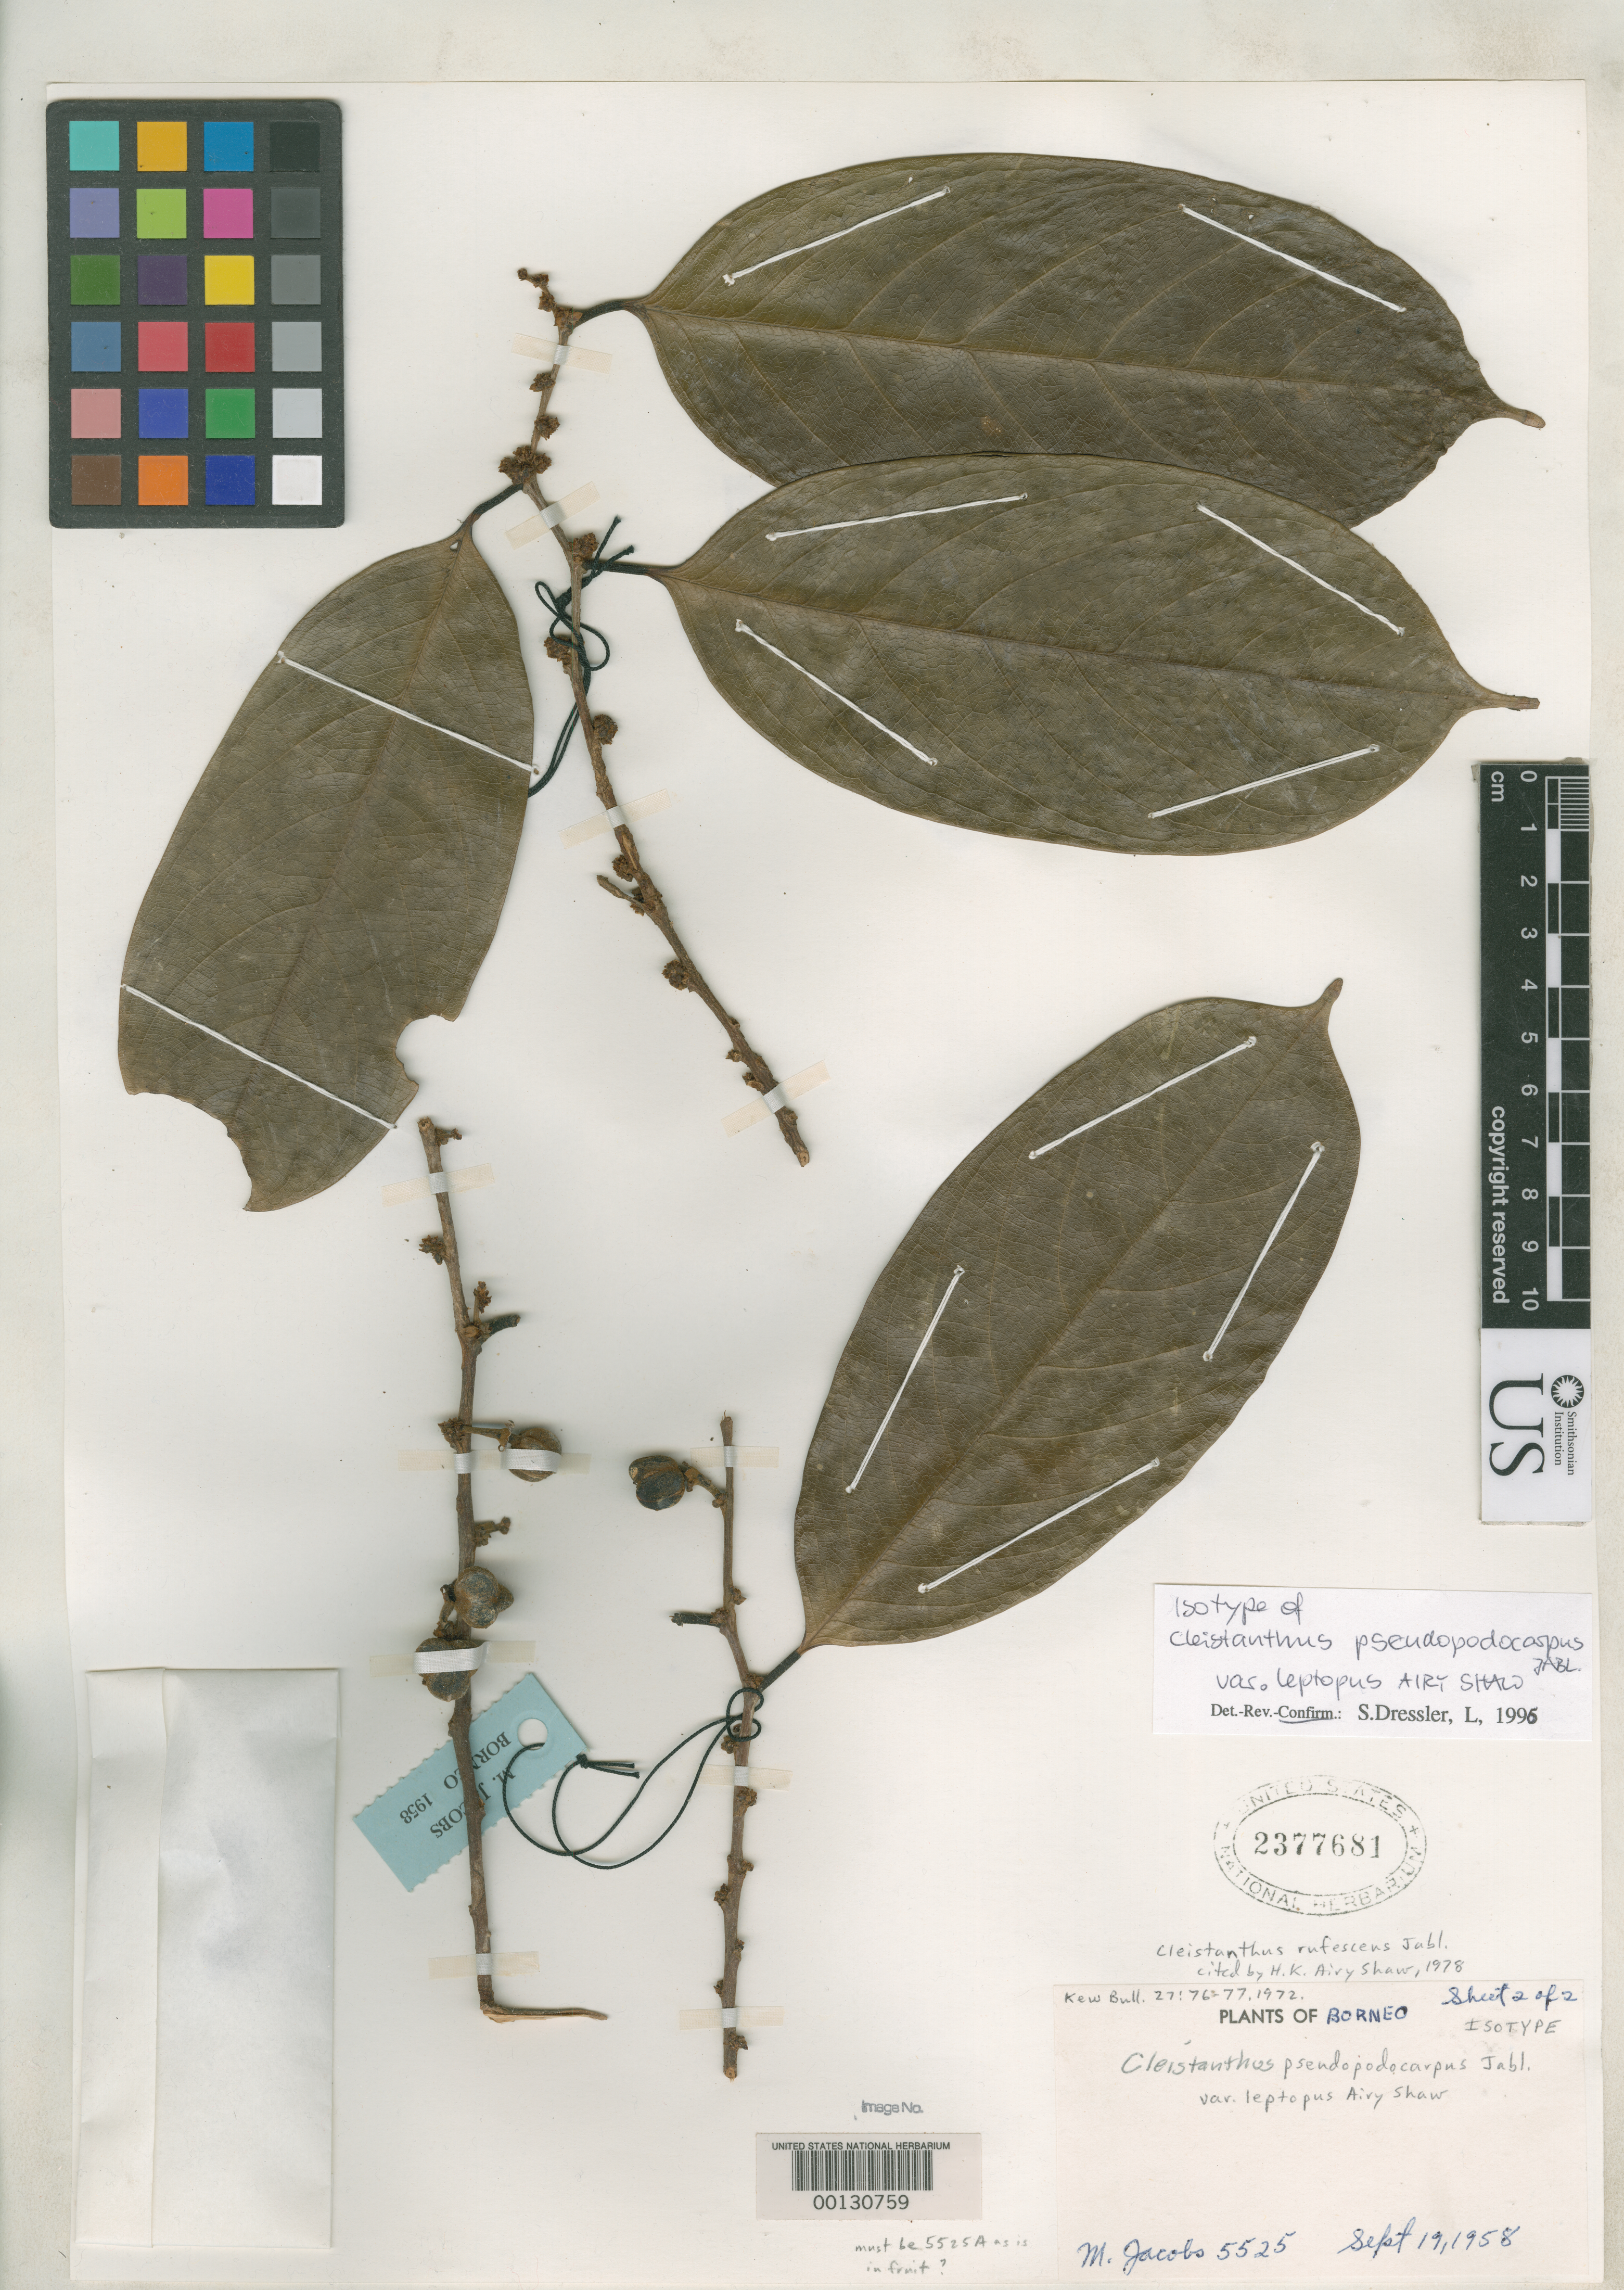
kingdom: Plantae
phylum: Tracheophyta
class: Magnoliopsida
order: Malpighiales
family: Phyllanthaceae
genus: Cleistanthus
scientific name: Cleistanthus pseudopodocarpus var. leptopus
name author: Airy Shaw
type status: Isotype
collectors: M. R. Jacobs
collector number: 5525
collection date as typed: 19 Sep 1958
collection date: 1958-09-19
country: Malaysia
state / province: Sarawak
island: Borneo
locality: Mt. Matang, 25 km W of Kuching.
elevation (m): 100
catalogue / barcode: US 2377681